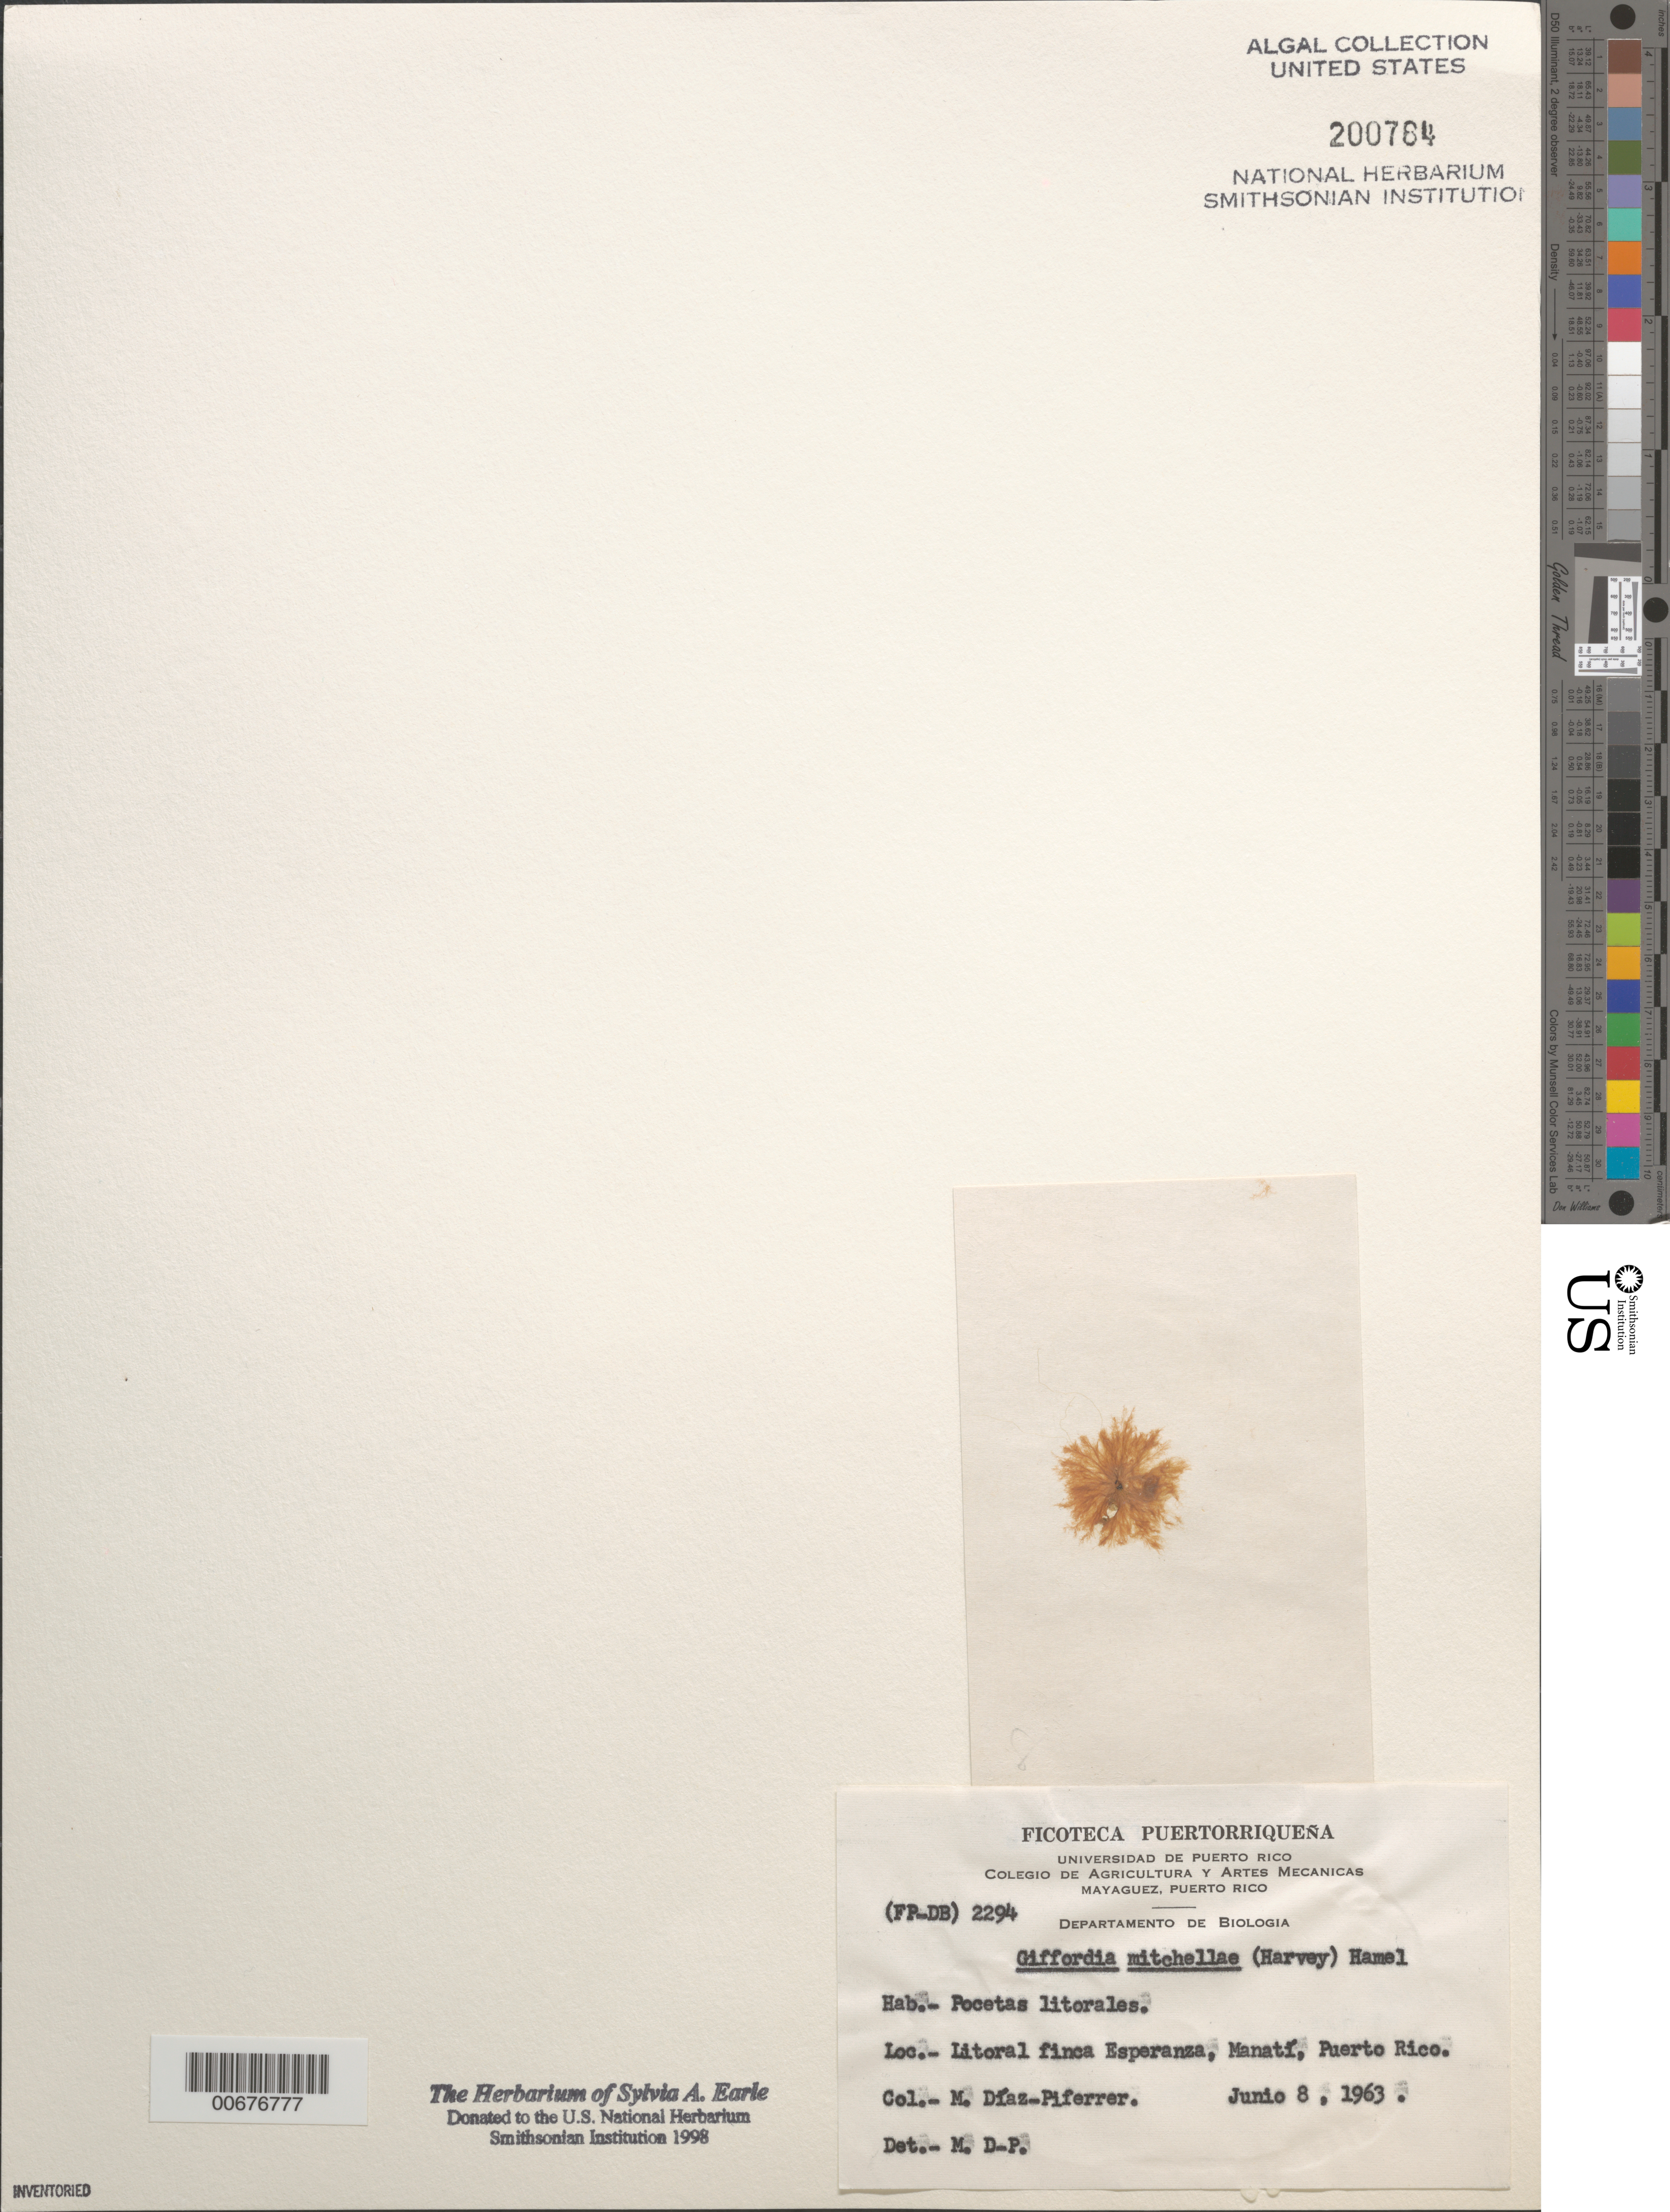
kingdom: Chromista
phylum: Ochrophyta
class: Phaeophyceae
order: Ectocarpales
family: Acinetosporaceae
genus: Feldmannia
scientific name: Feldmannia mitchelliae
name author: (Harv.) H.-S. Kim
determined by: Algae name updating Project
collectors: M. Diaz-Piferrer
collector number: (FP-DB) 2294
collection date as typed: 08 Jun 1963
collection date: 1963-06-08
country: Puerto Rico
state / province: Manati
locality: Esperanza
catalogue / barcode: US 200764